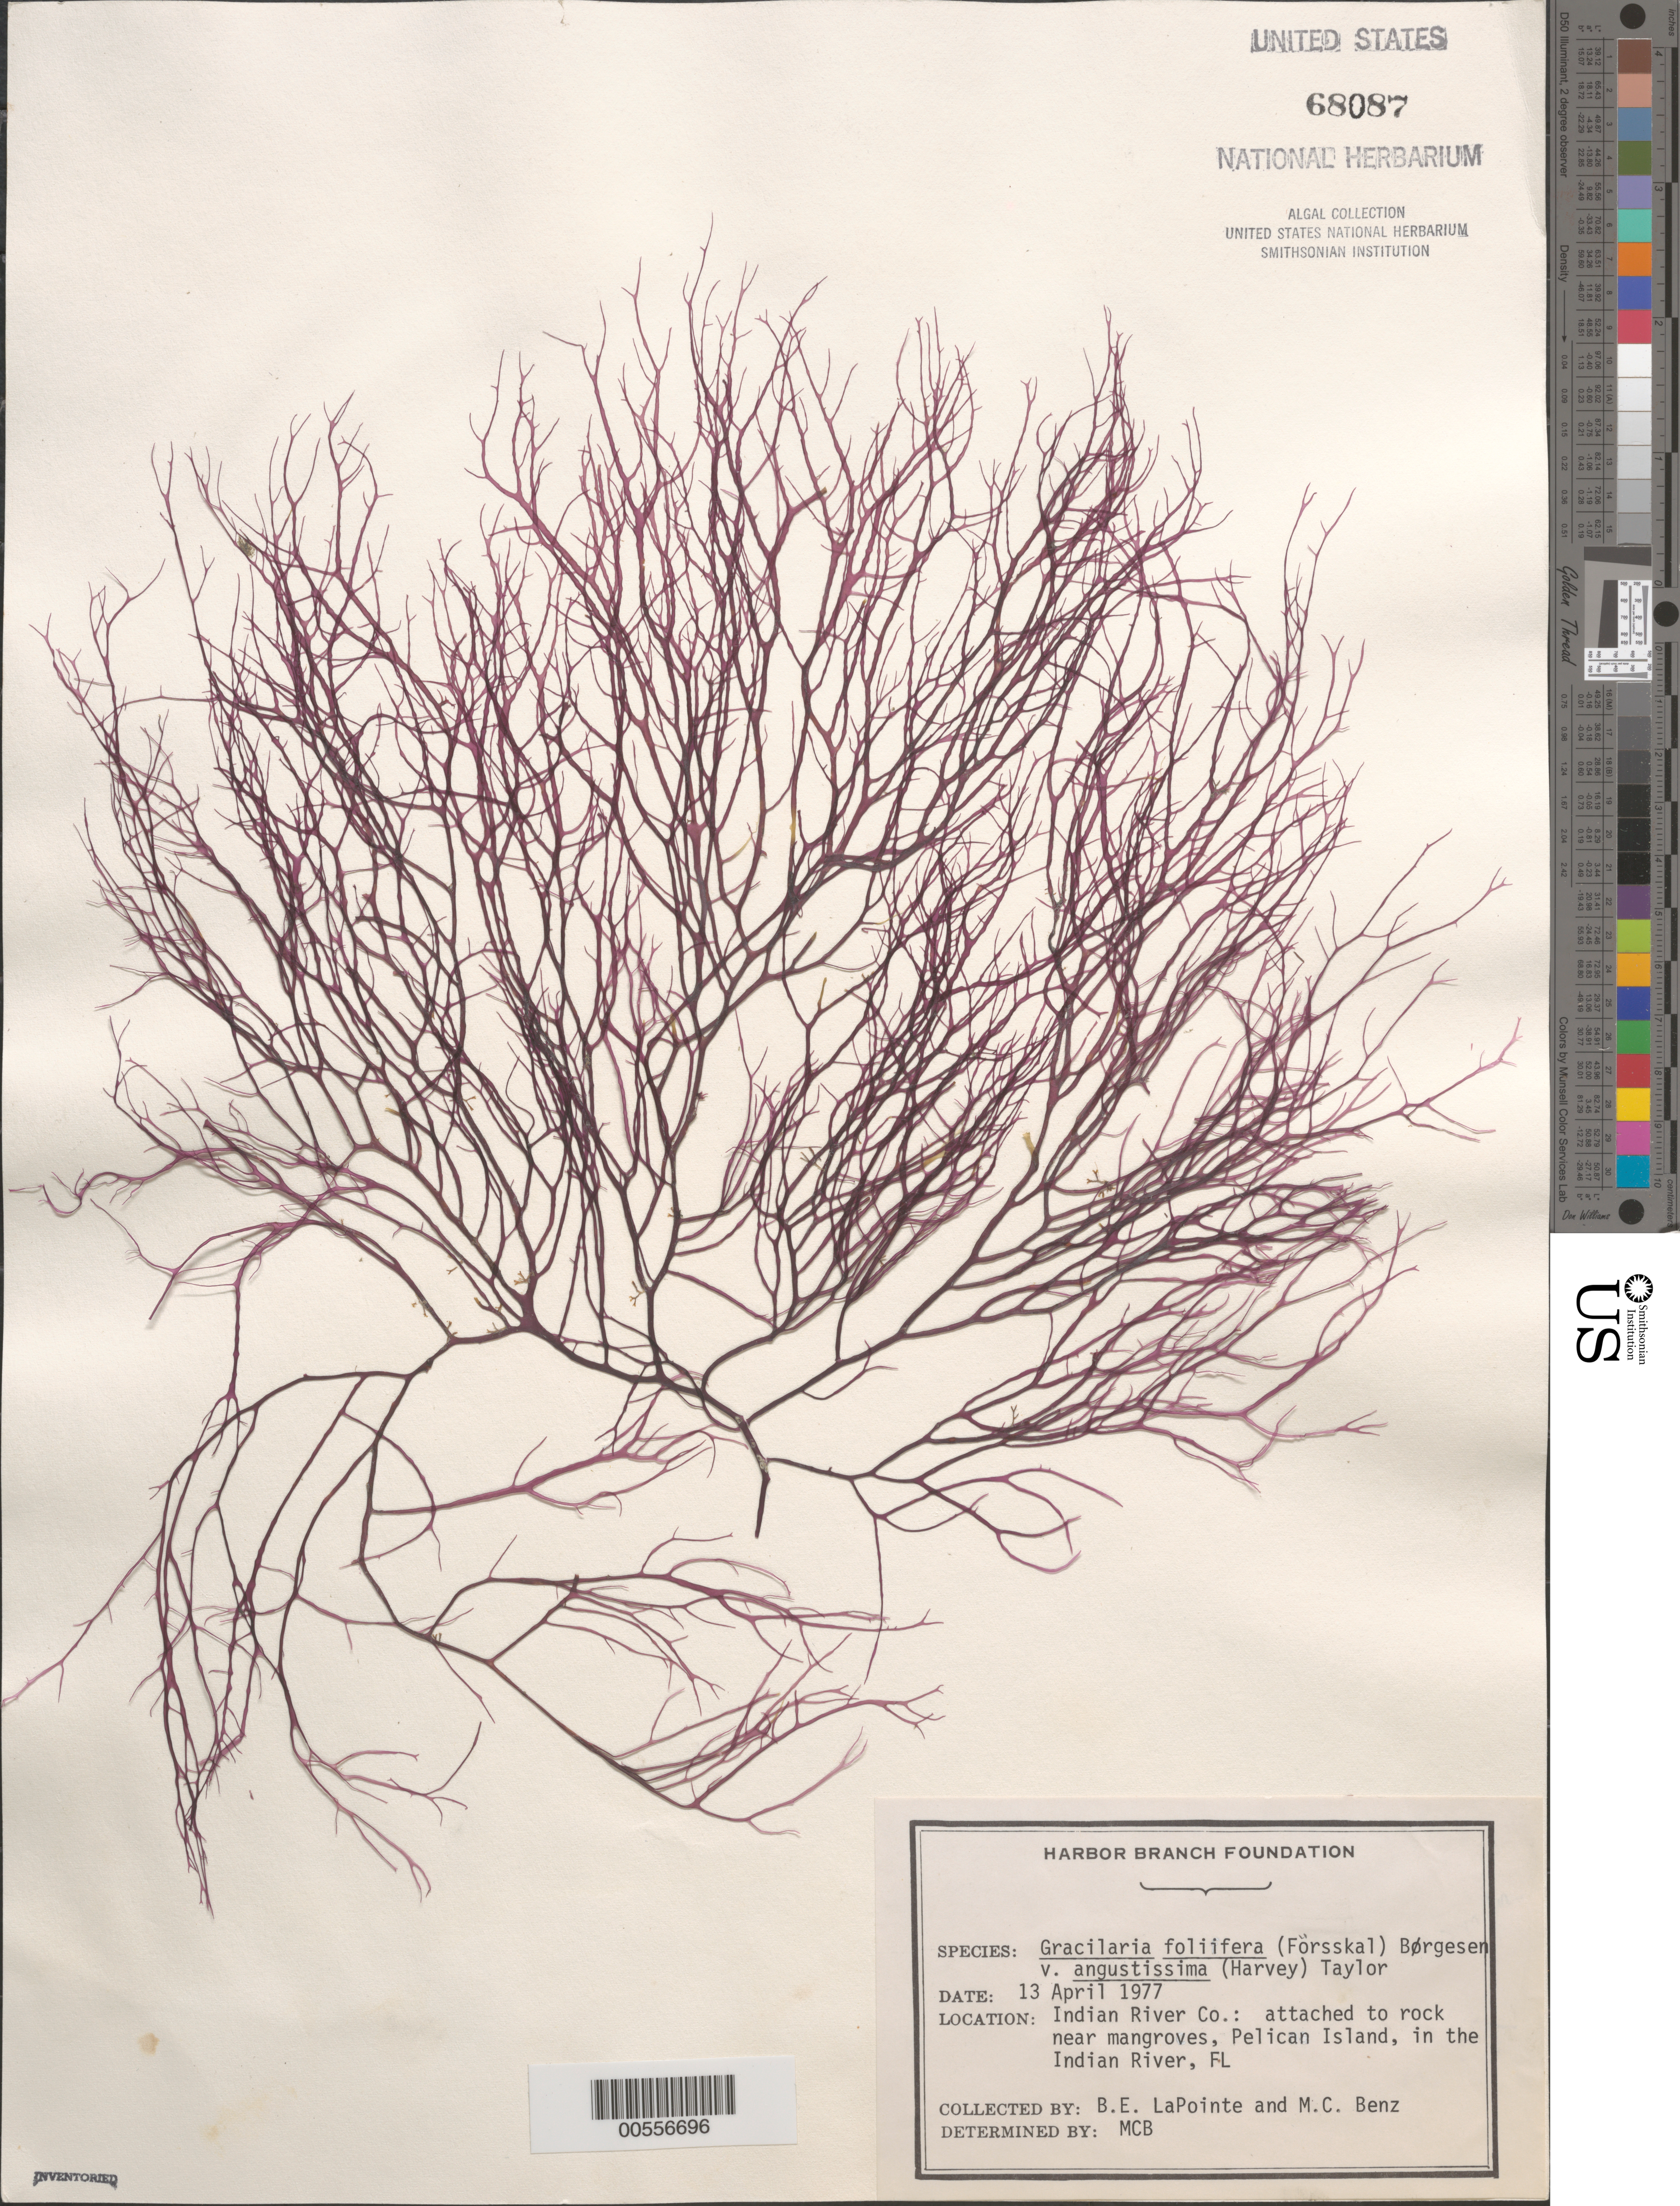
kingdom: Plantae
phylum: Rhodophyta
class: Florideophyceae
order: Gracilariales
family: Gracilariaceae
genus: Gracilaria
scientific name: Gracilaria foliifera var. angustissima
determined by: Benz, M. C.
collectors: B. Lapointe & M. Benz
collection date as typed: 13 Apr 1977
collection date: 1977-04-13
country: United States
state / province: Florida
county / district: Indian River County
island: Pelican Island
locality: Indian River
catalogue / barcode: US 68087